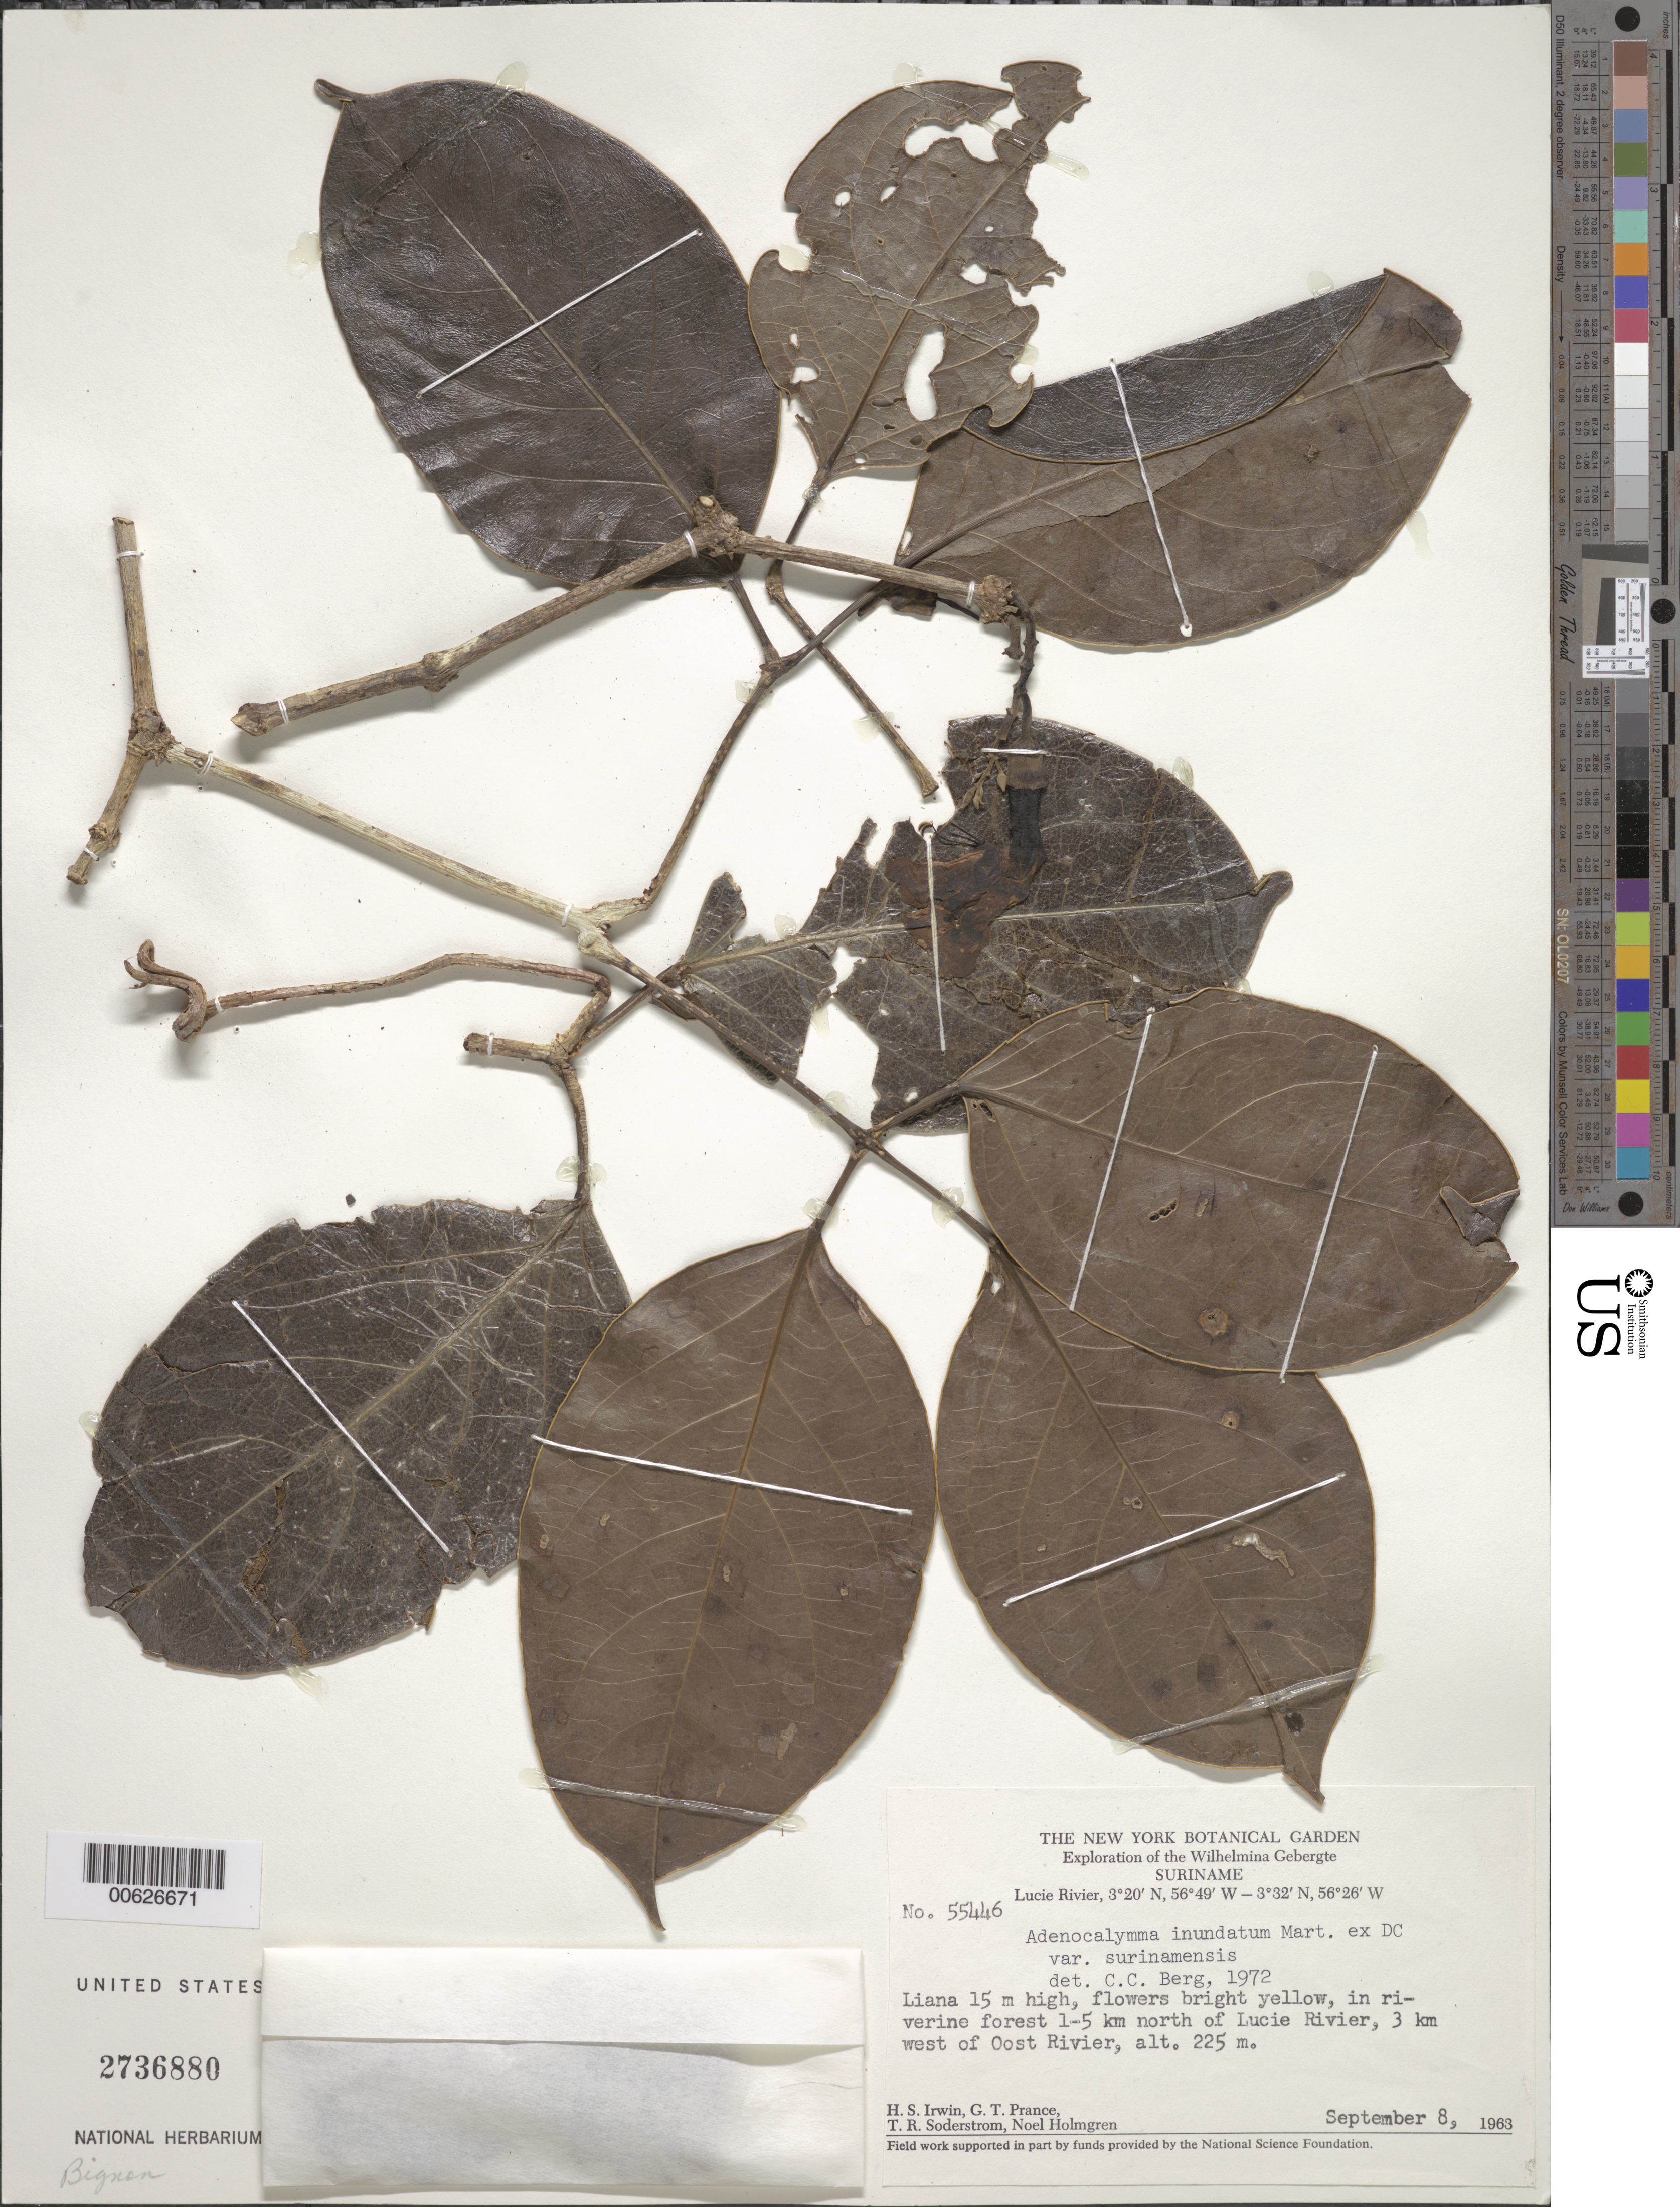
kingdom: Plantae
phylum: Tracheophyta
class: Magnoliopsida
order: Lamiales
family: Bignoniaceae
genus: Adenocalymma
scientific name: Adenocalymma inundatum var. surinamense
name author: Bureau & K. Schum.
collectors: H. Irwin, G. T. Prance, T. R. Soderstrom & N. H. Holmgren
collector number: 55446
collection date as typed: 8-Sep-63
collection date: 1963-09-08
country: Suriname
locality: Lucie R., 1.5 km N of, 3 km W of Oost R., Wilhelmina Gebergte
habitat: Riverine forest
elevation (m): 225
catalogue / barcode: US 2736880